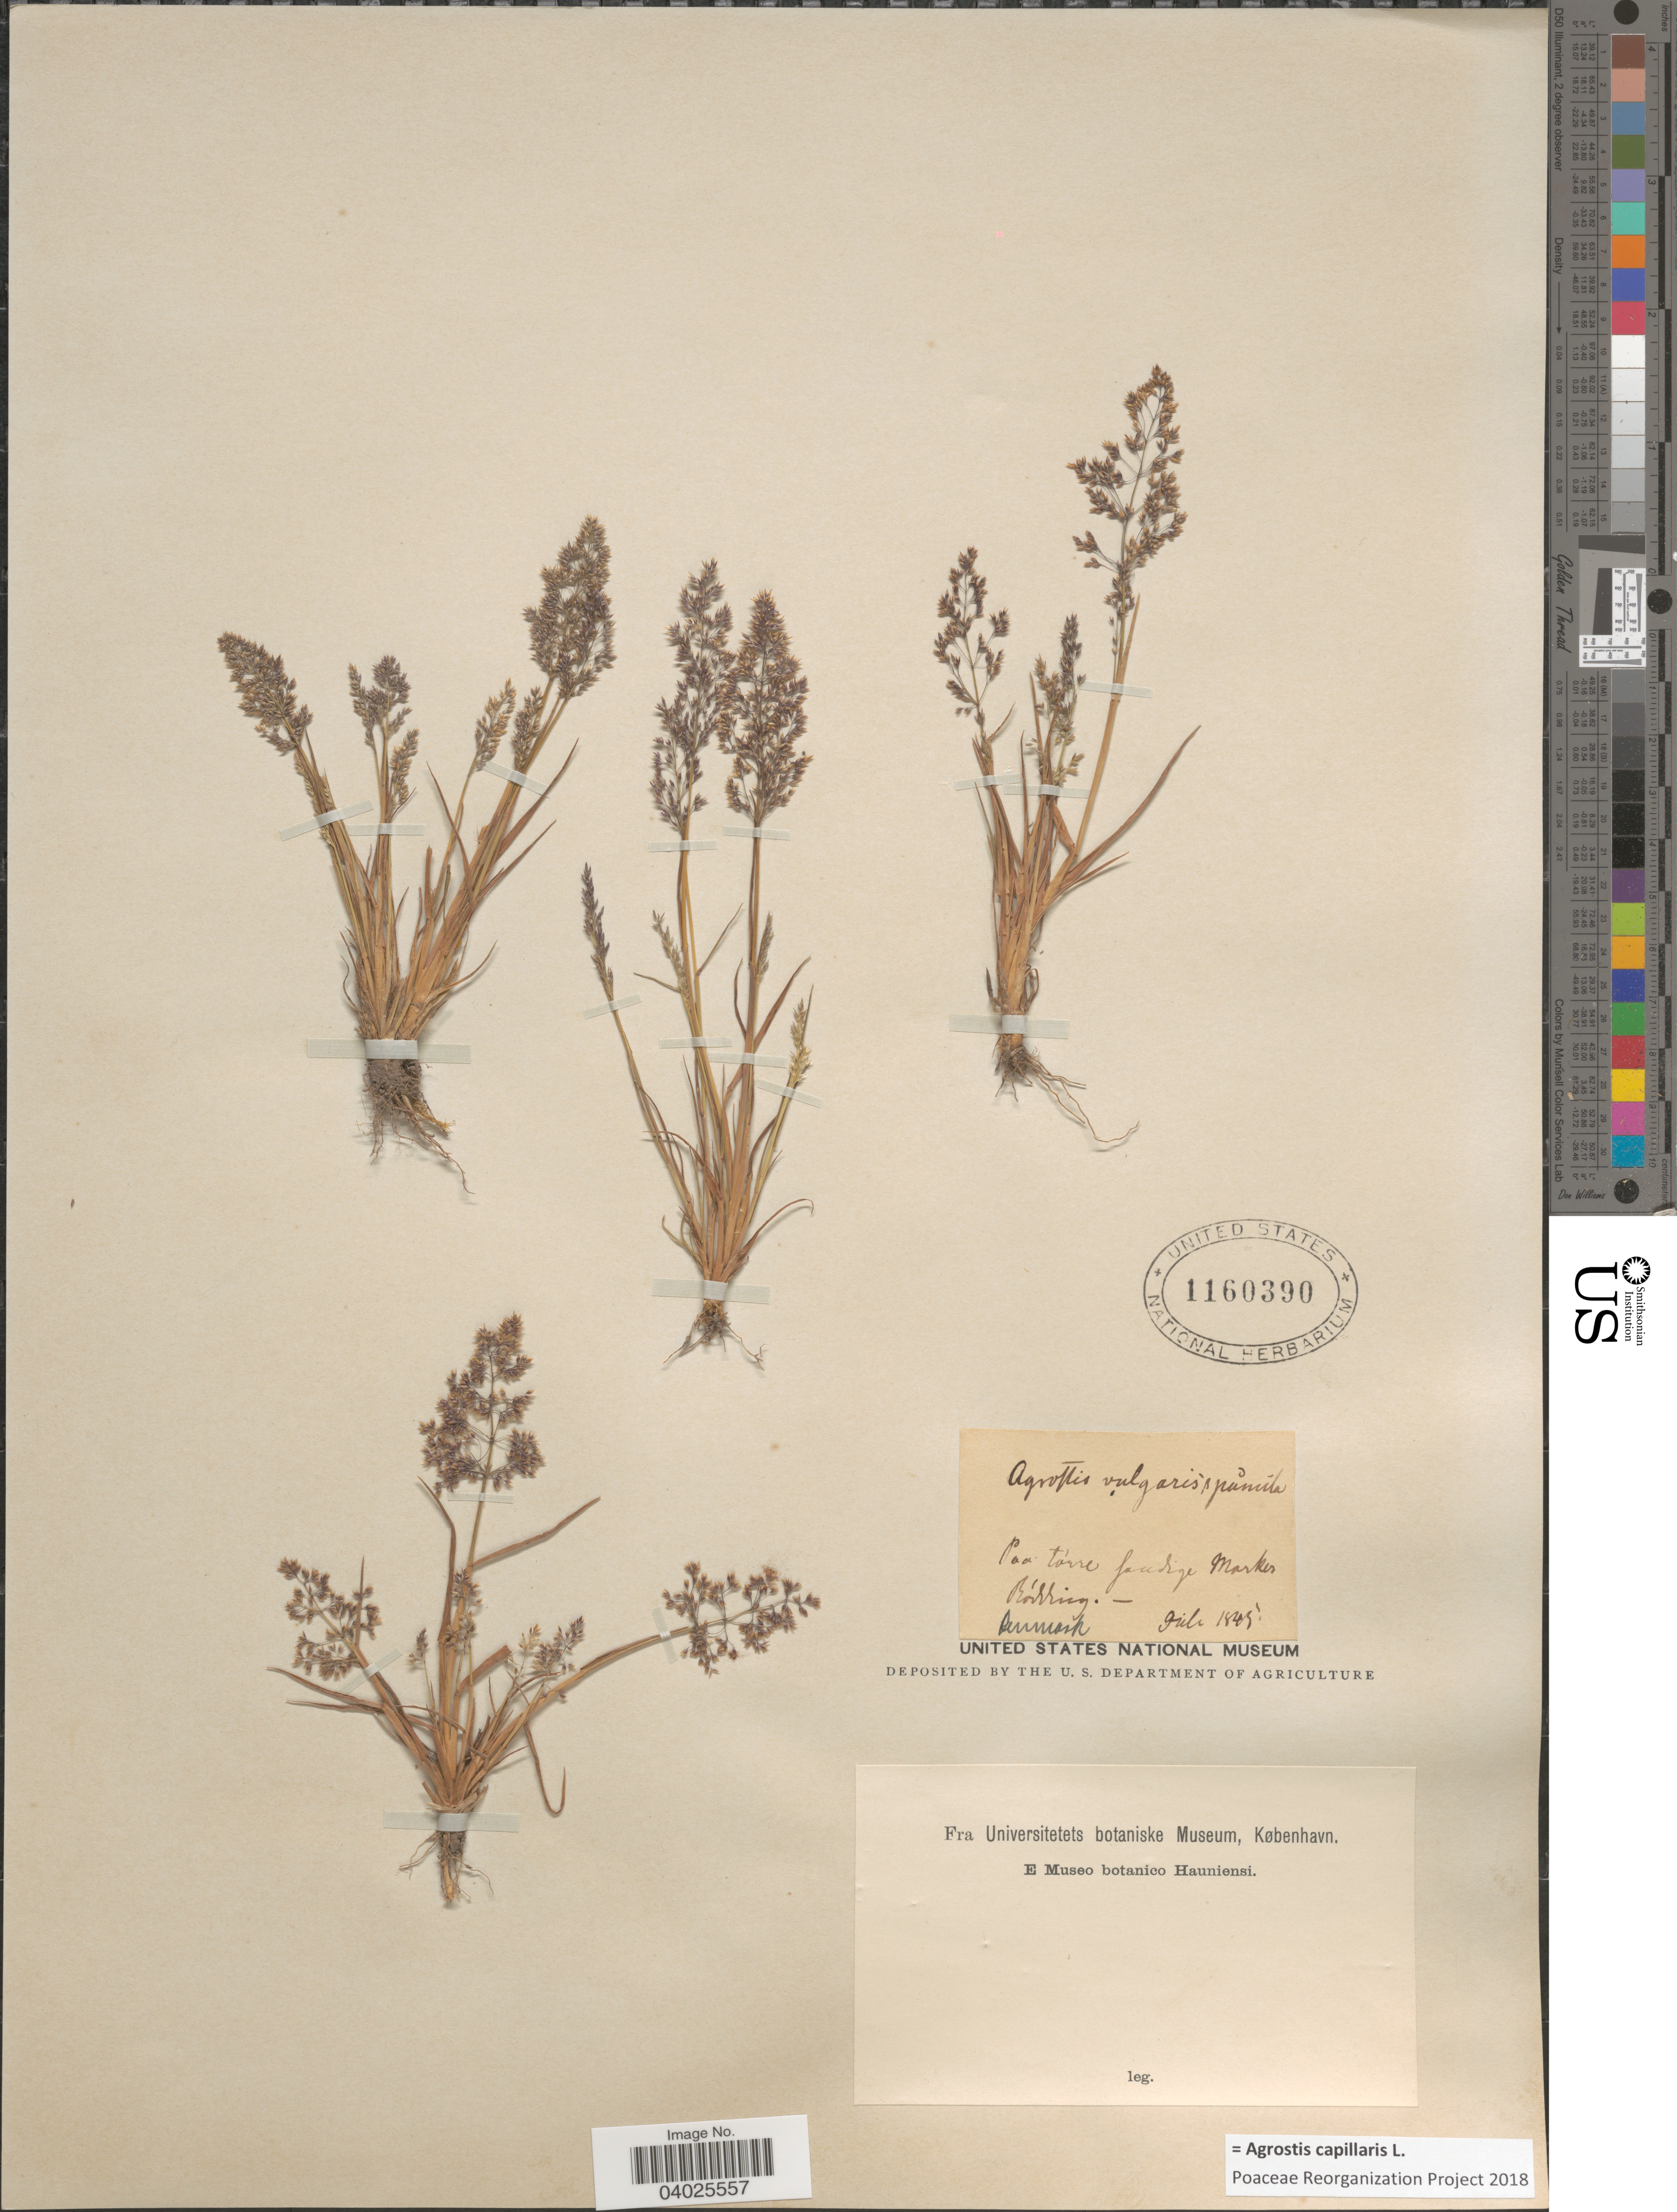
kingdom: Plantae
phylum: Tracheophyta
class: Liliopsida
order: Poales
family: Poaceae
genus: Agrostis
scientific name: Agrostis capillaris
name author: L.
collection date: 1845-07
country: Germany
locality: Rohring [interpreted]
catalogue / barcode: US 1160390